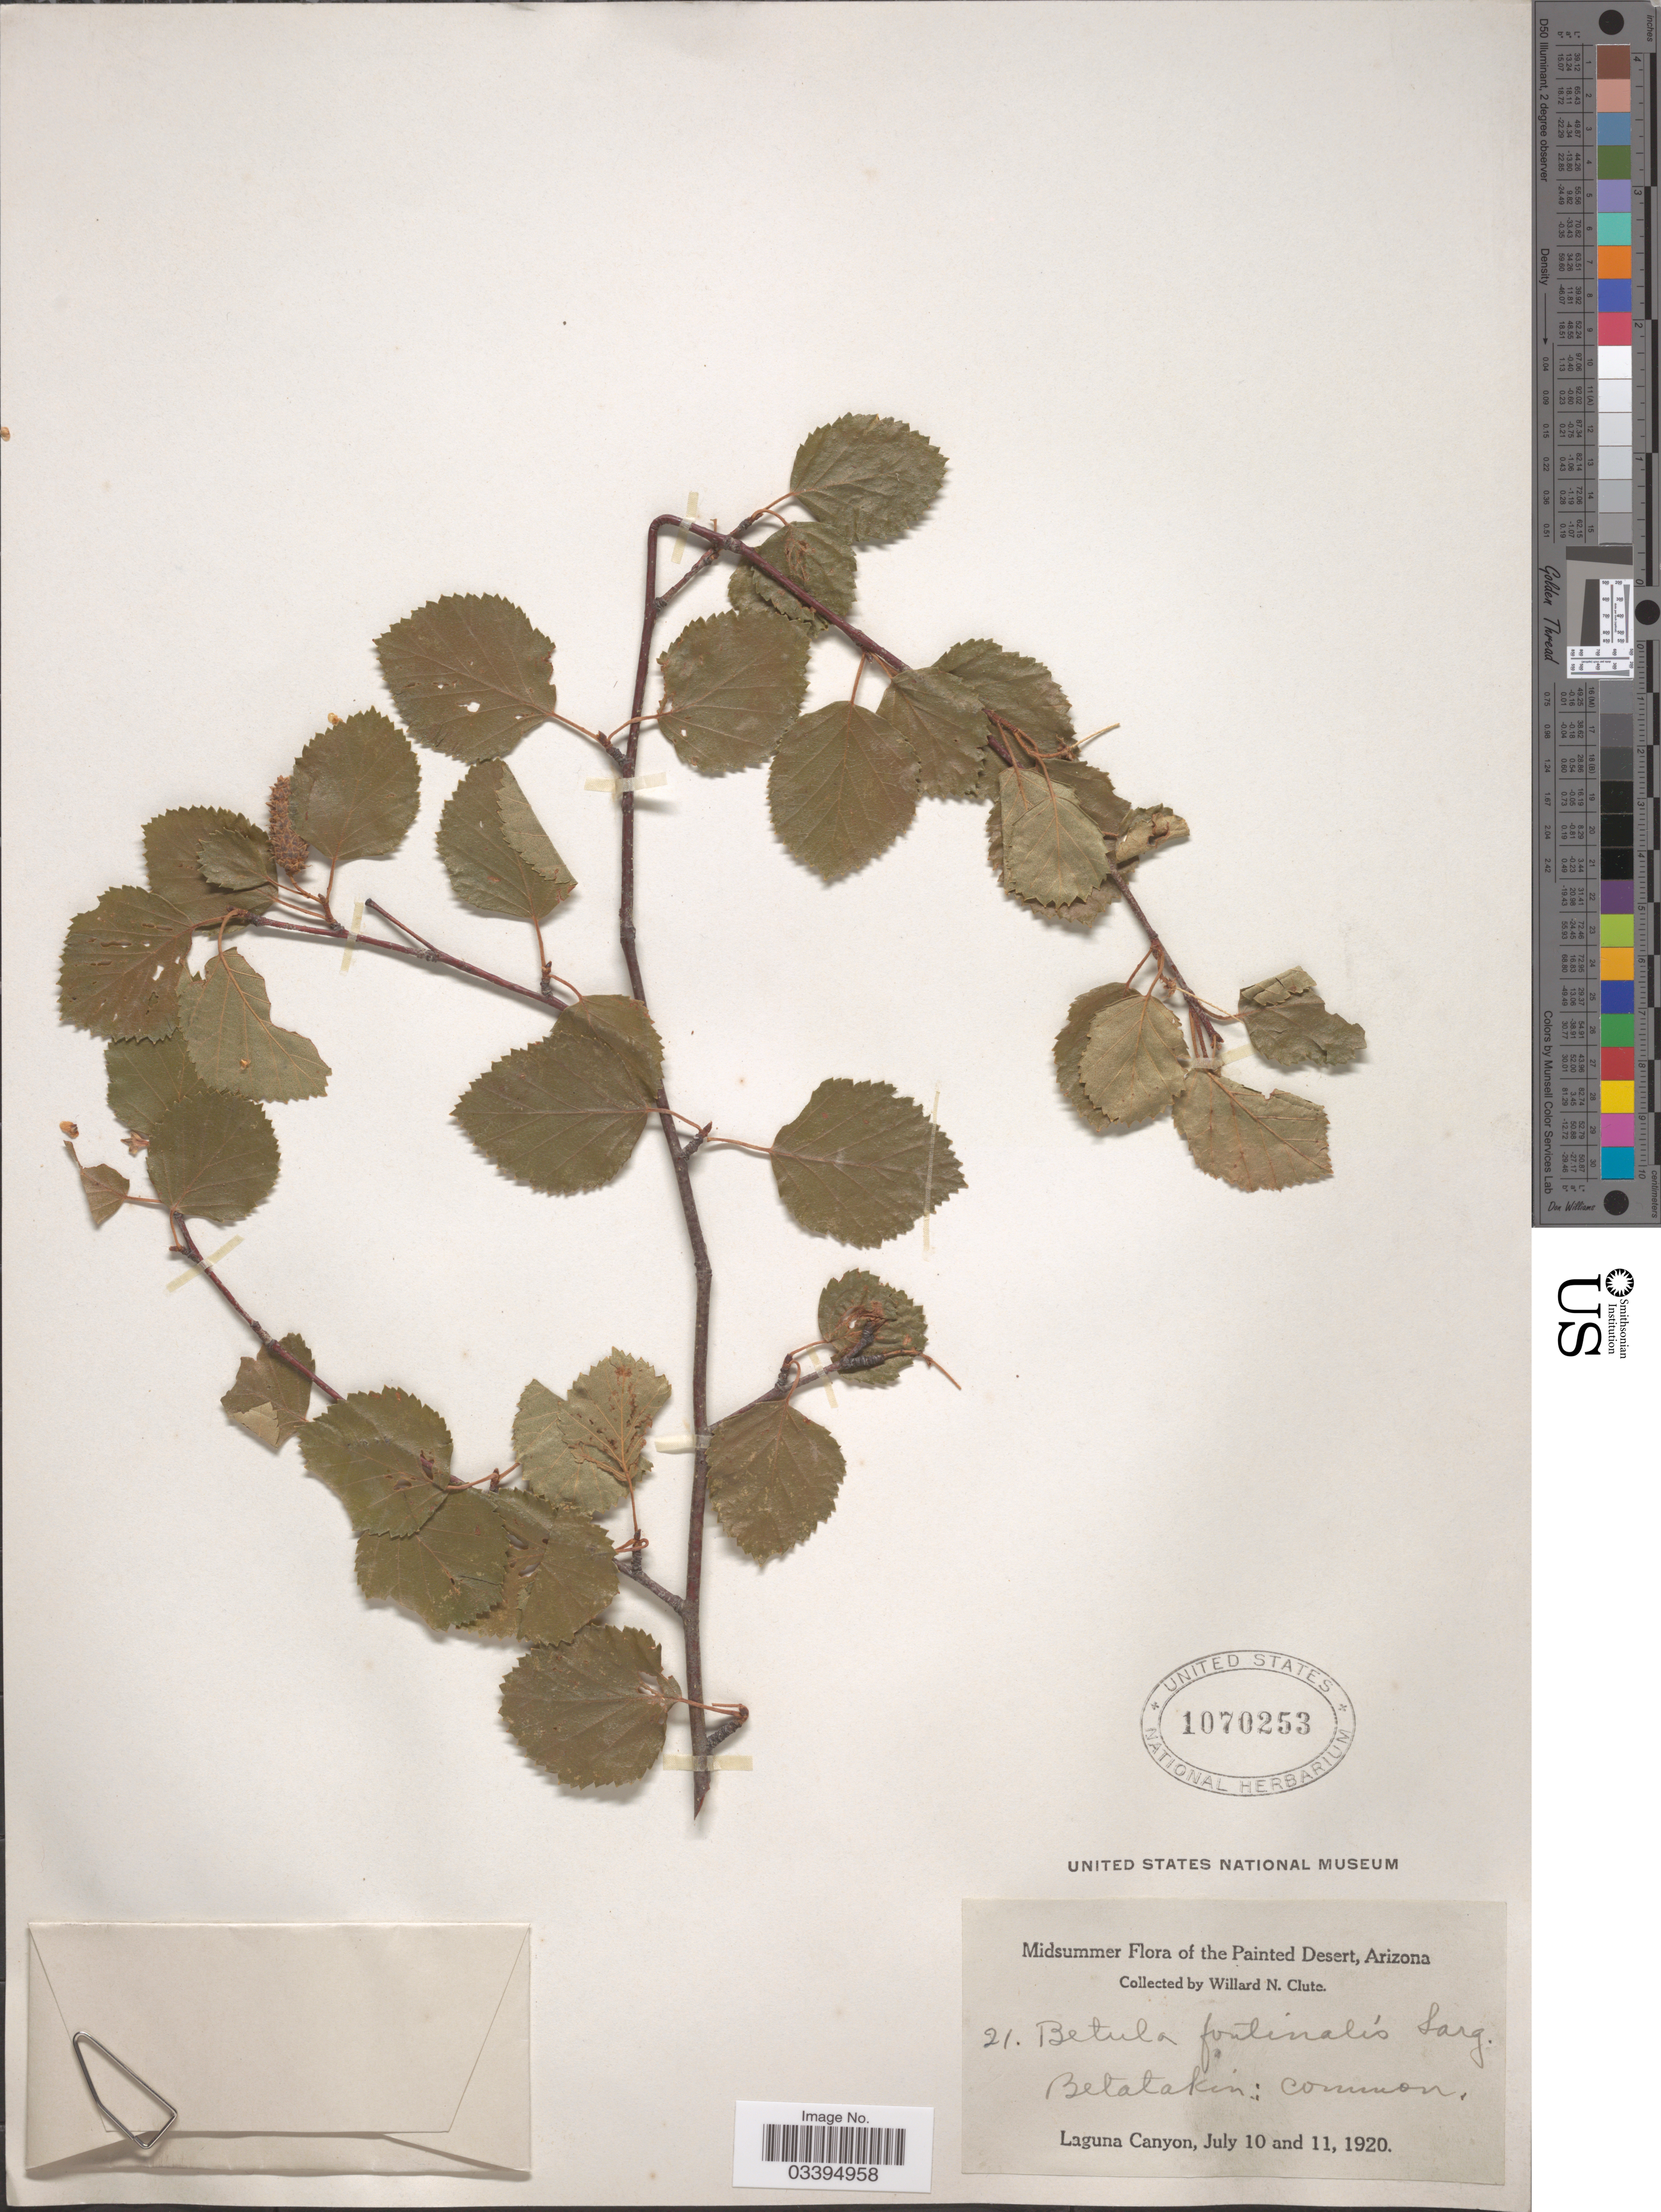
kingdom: Plantae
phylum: Tracheophyta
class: Magnoliopsida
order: Fagales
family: Betulaceae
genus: Betula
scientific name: Betula fontinalis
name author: Sarg.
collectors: W. N. Clute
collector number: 21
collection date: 1920-07-10/1920-07-11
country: United States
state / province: Arizona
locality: Painted Desert. Betatakin. Laguna Canyon.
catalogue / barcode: US 1070253